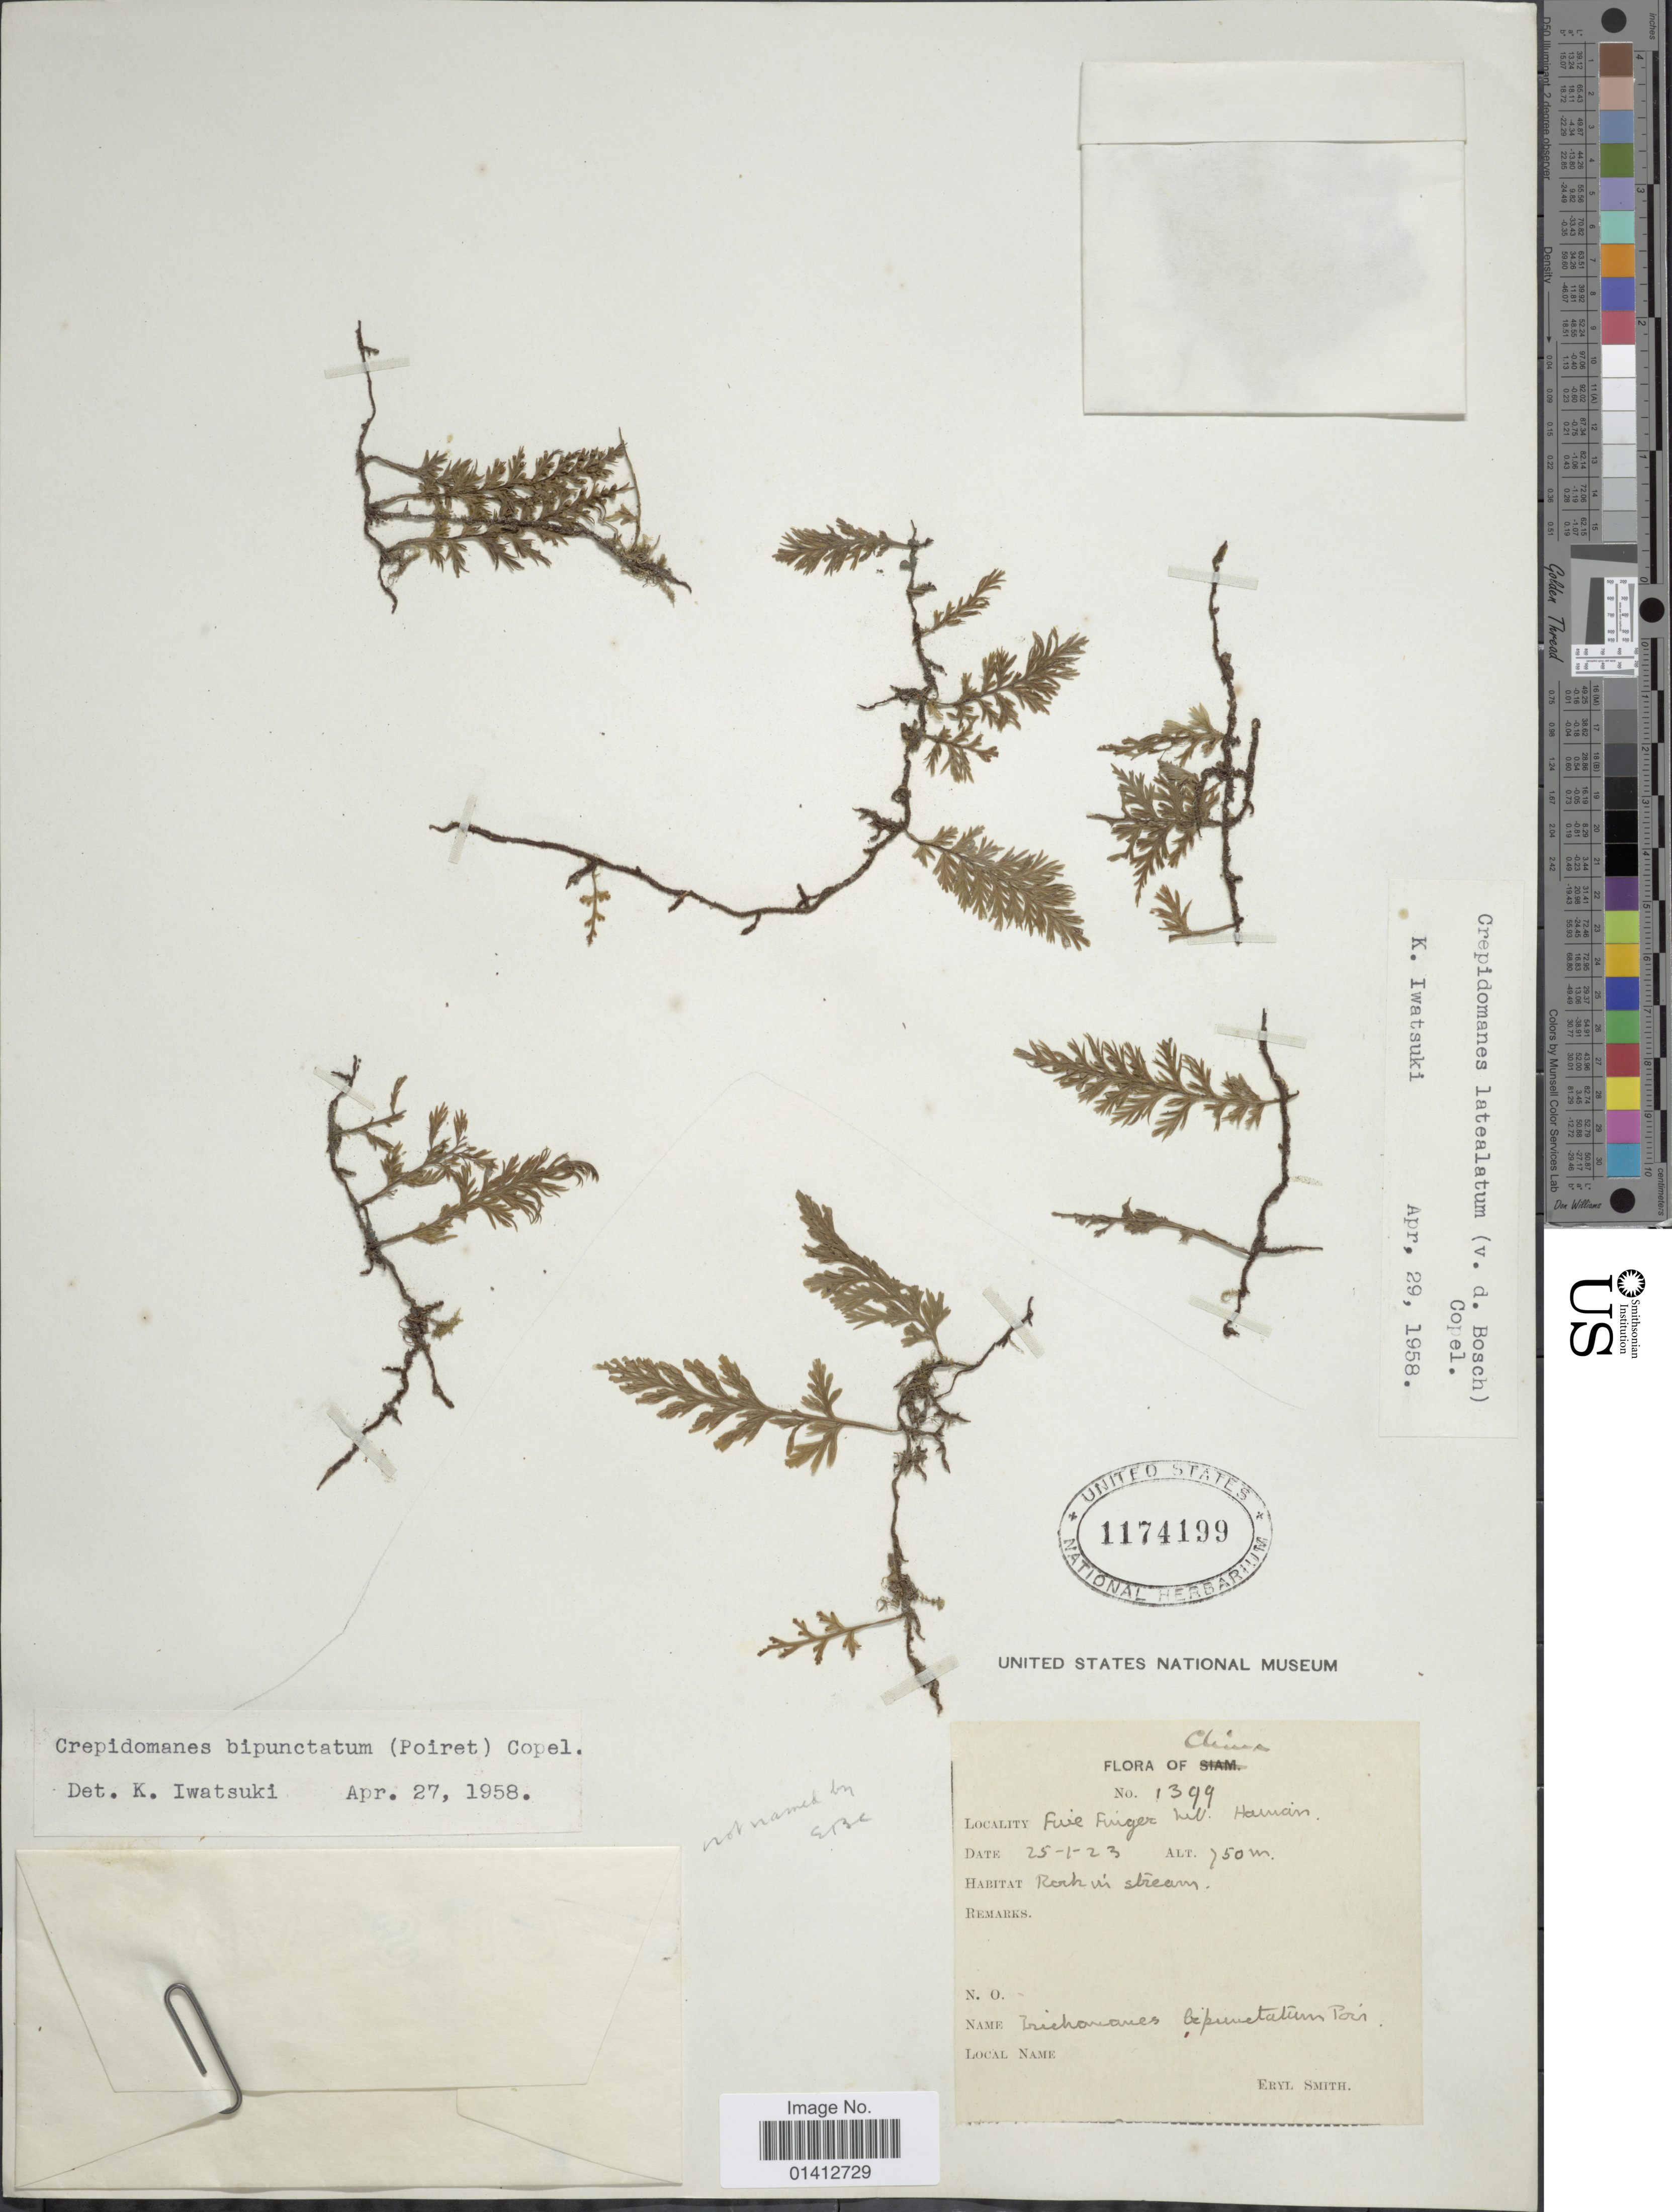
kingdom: Plantae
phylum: Tracheophyta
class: Polypodiopsida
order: Hymenophyllales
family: Hymenophyllaceae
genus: Crepidomanes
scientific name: Crepidomanes bipunctatum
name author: (Poir.) Copel.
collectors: C. E. Smith Jr.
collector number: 1399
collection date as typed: Transcribed d/m/y: 25/1/23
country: China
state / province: Hainan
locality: Five Finger m. Rocks in river.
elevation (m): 750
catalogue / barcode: US 1174199